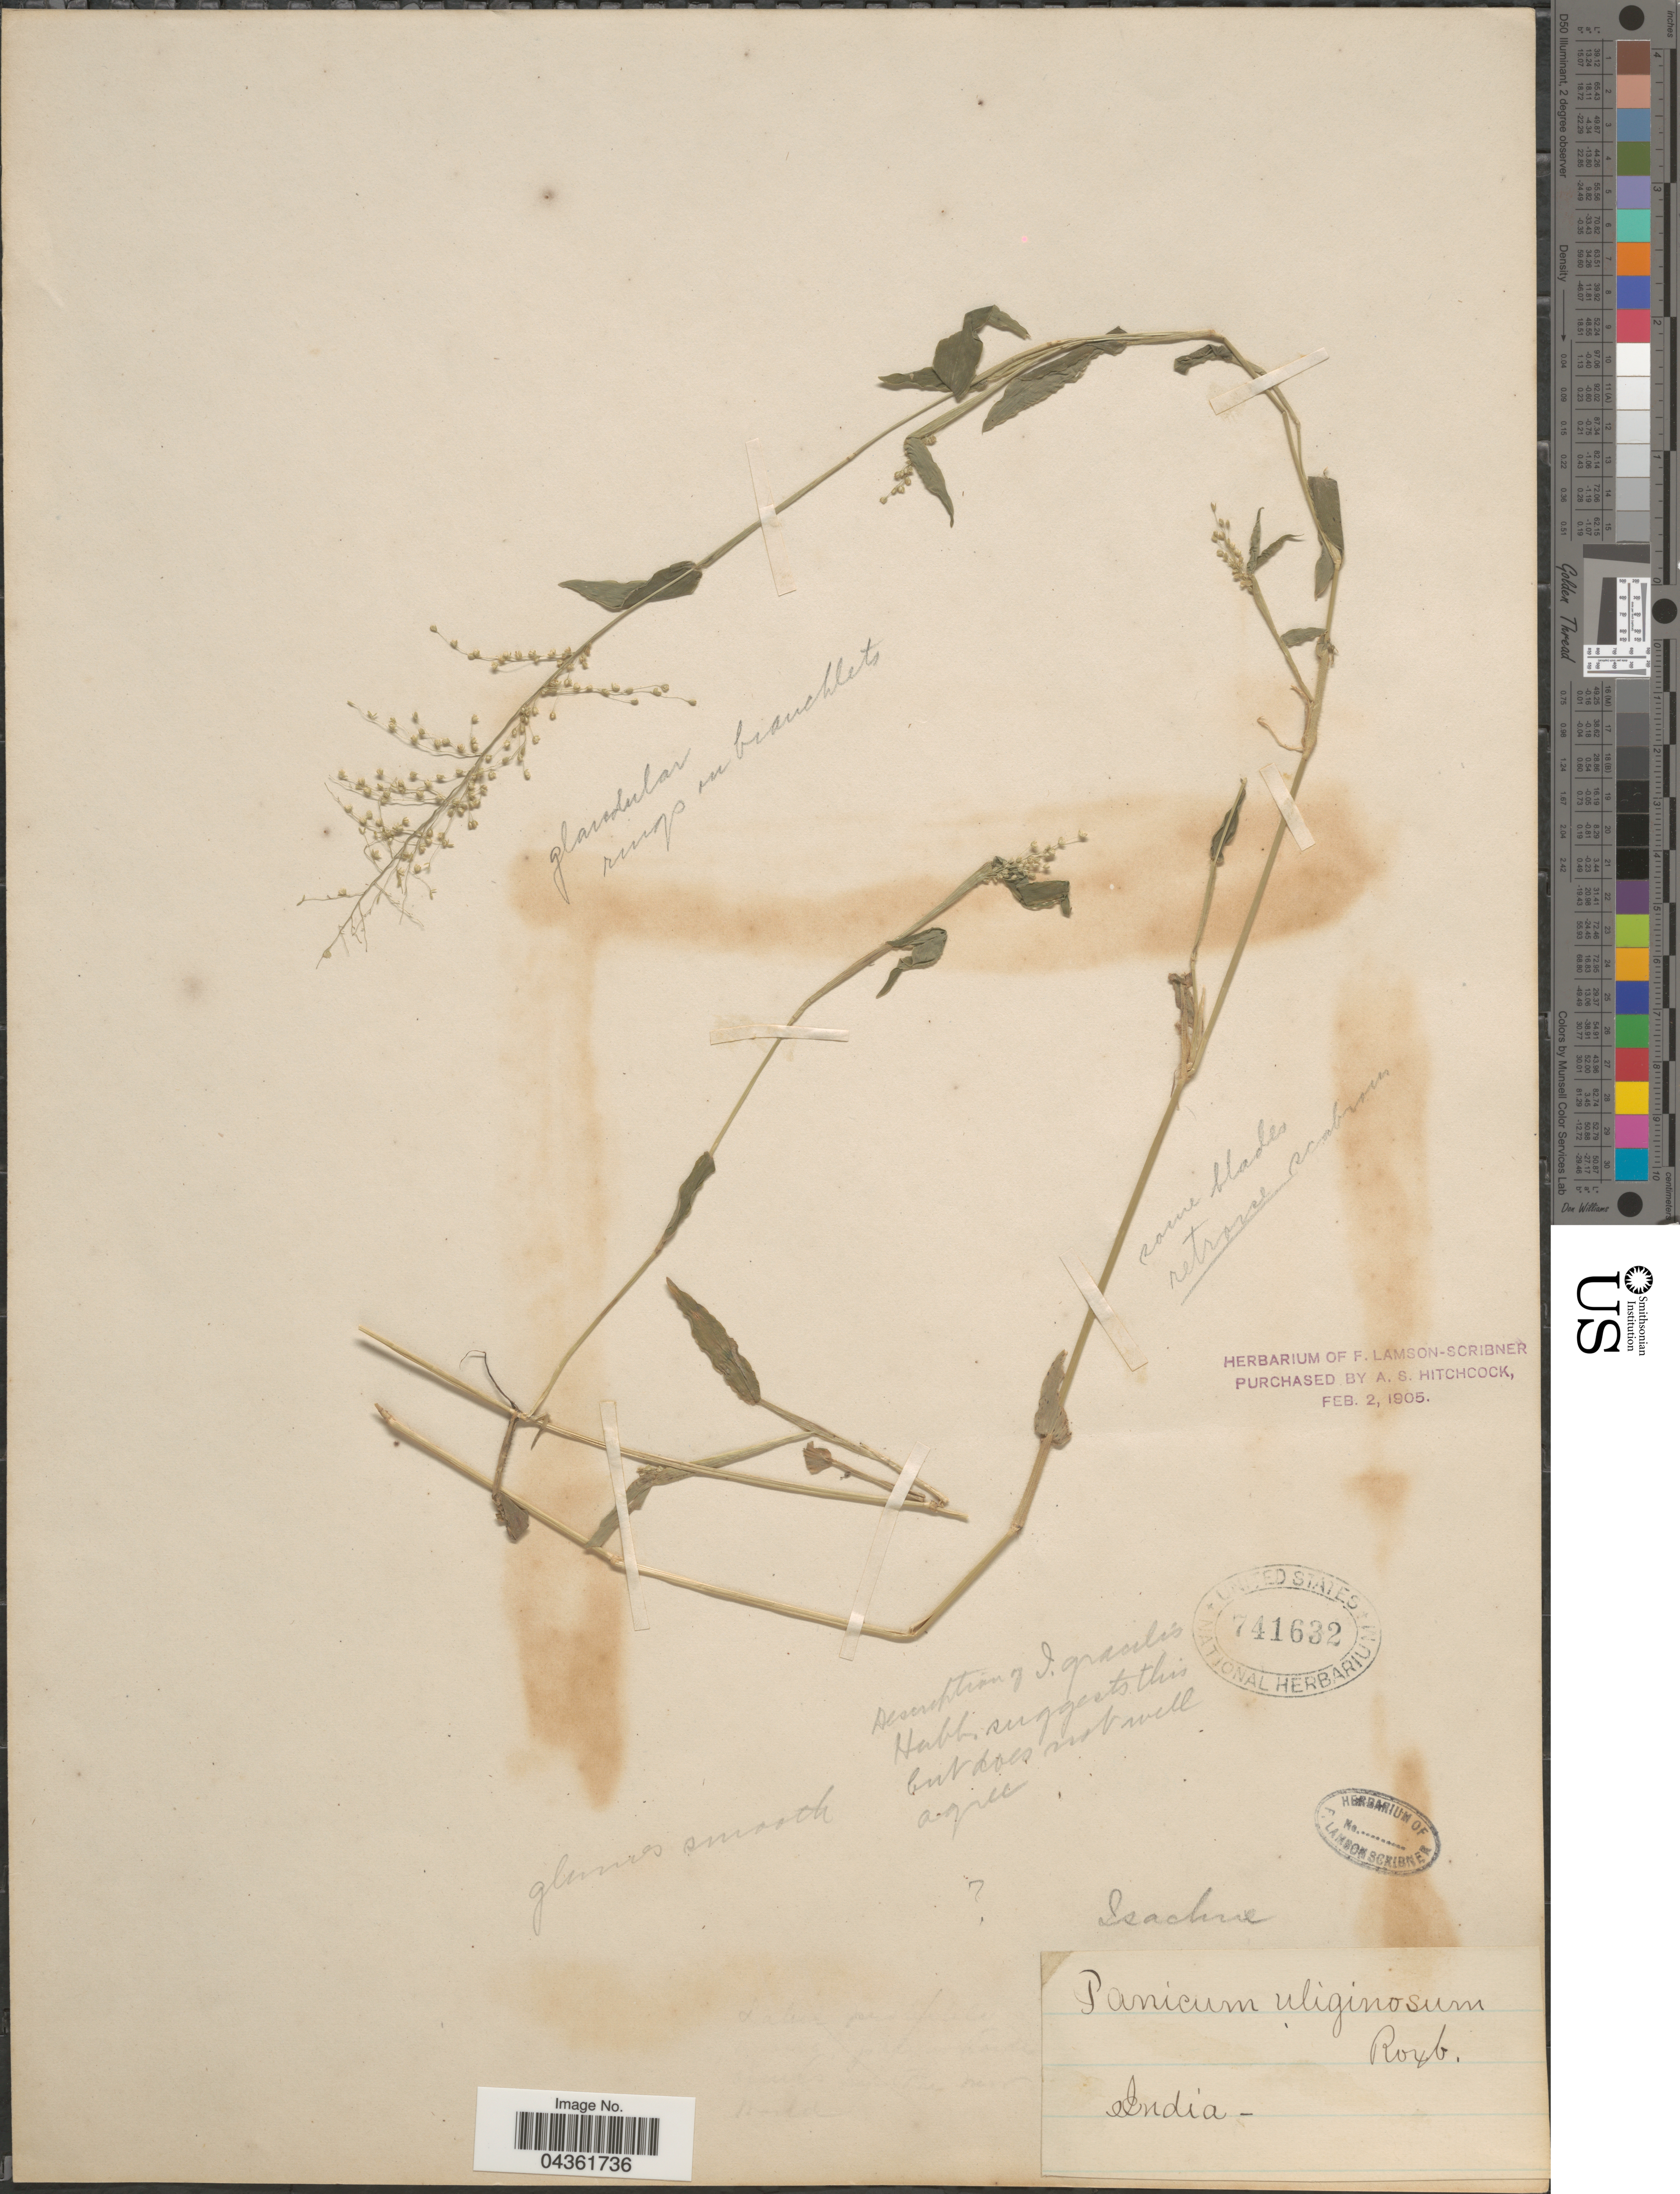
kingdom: Plantae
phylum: Tracheophyta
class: Liliopsida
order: Poales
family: Poaceae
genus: Isachne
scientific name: Isachne sp.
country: India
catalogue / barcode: US 741632